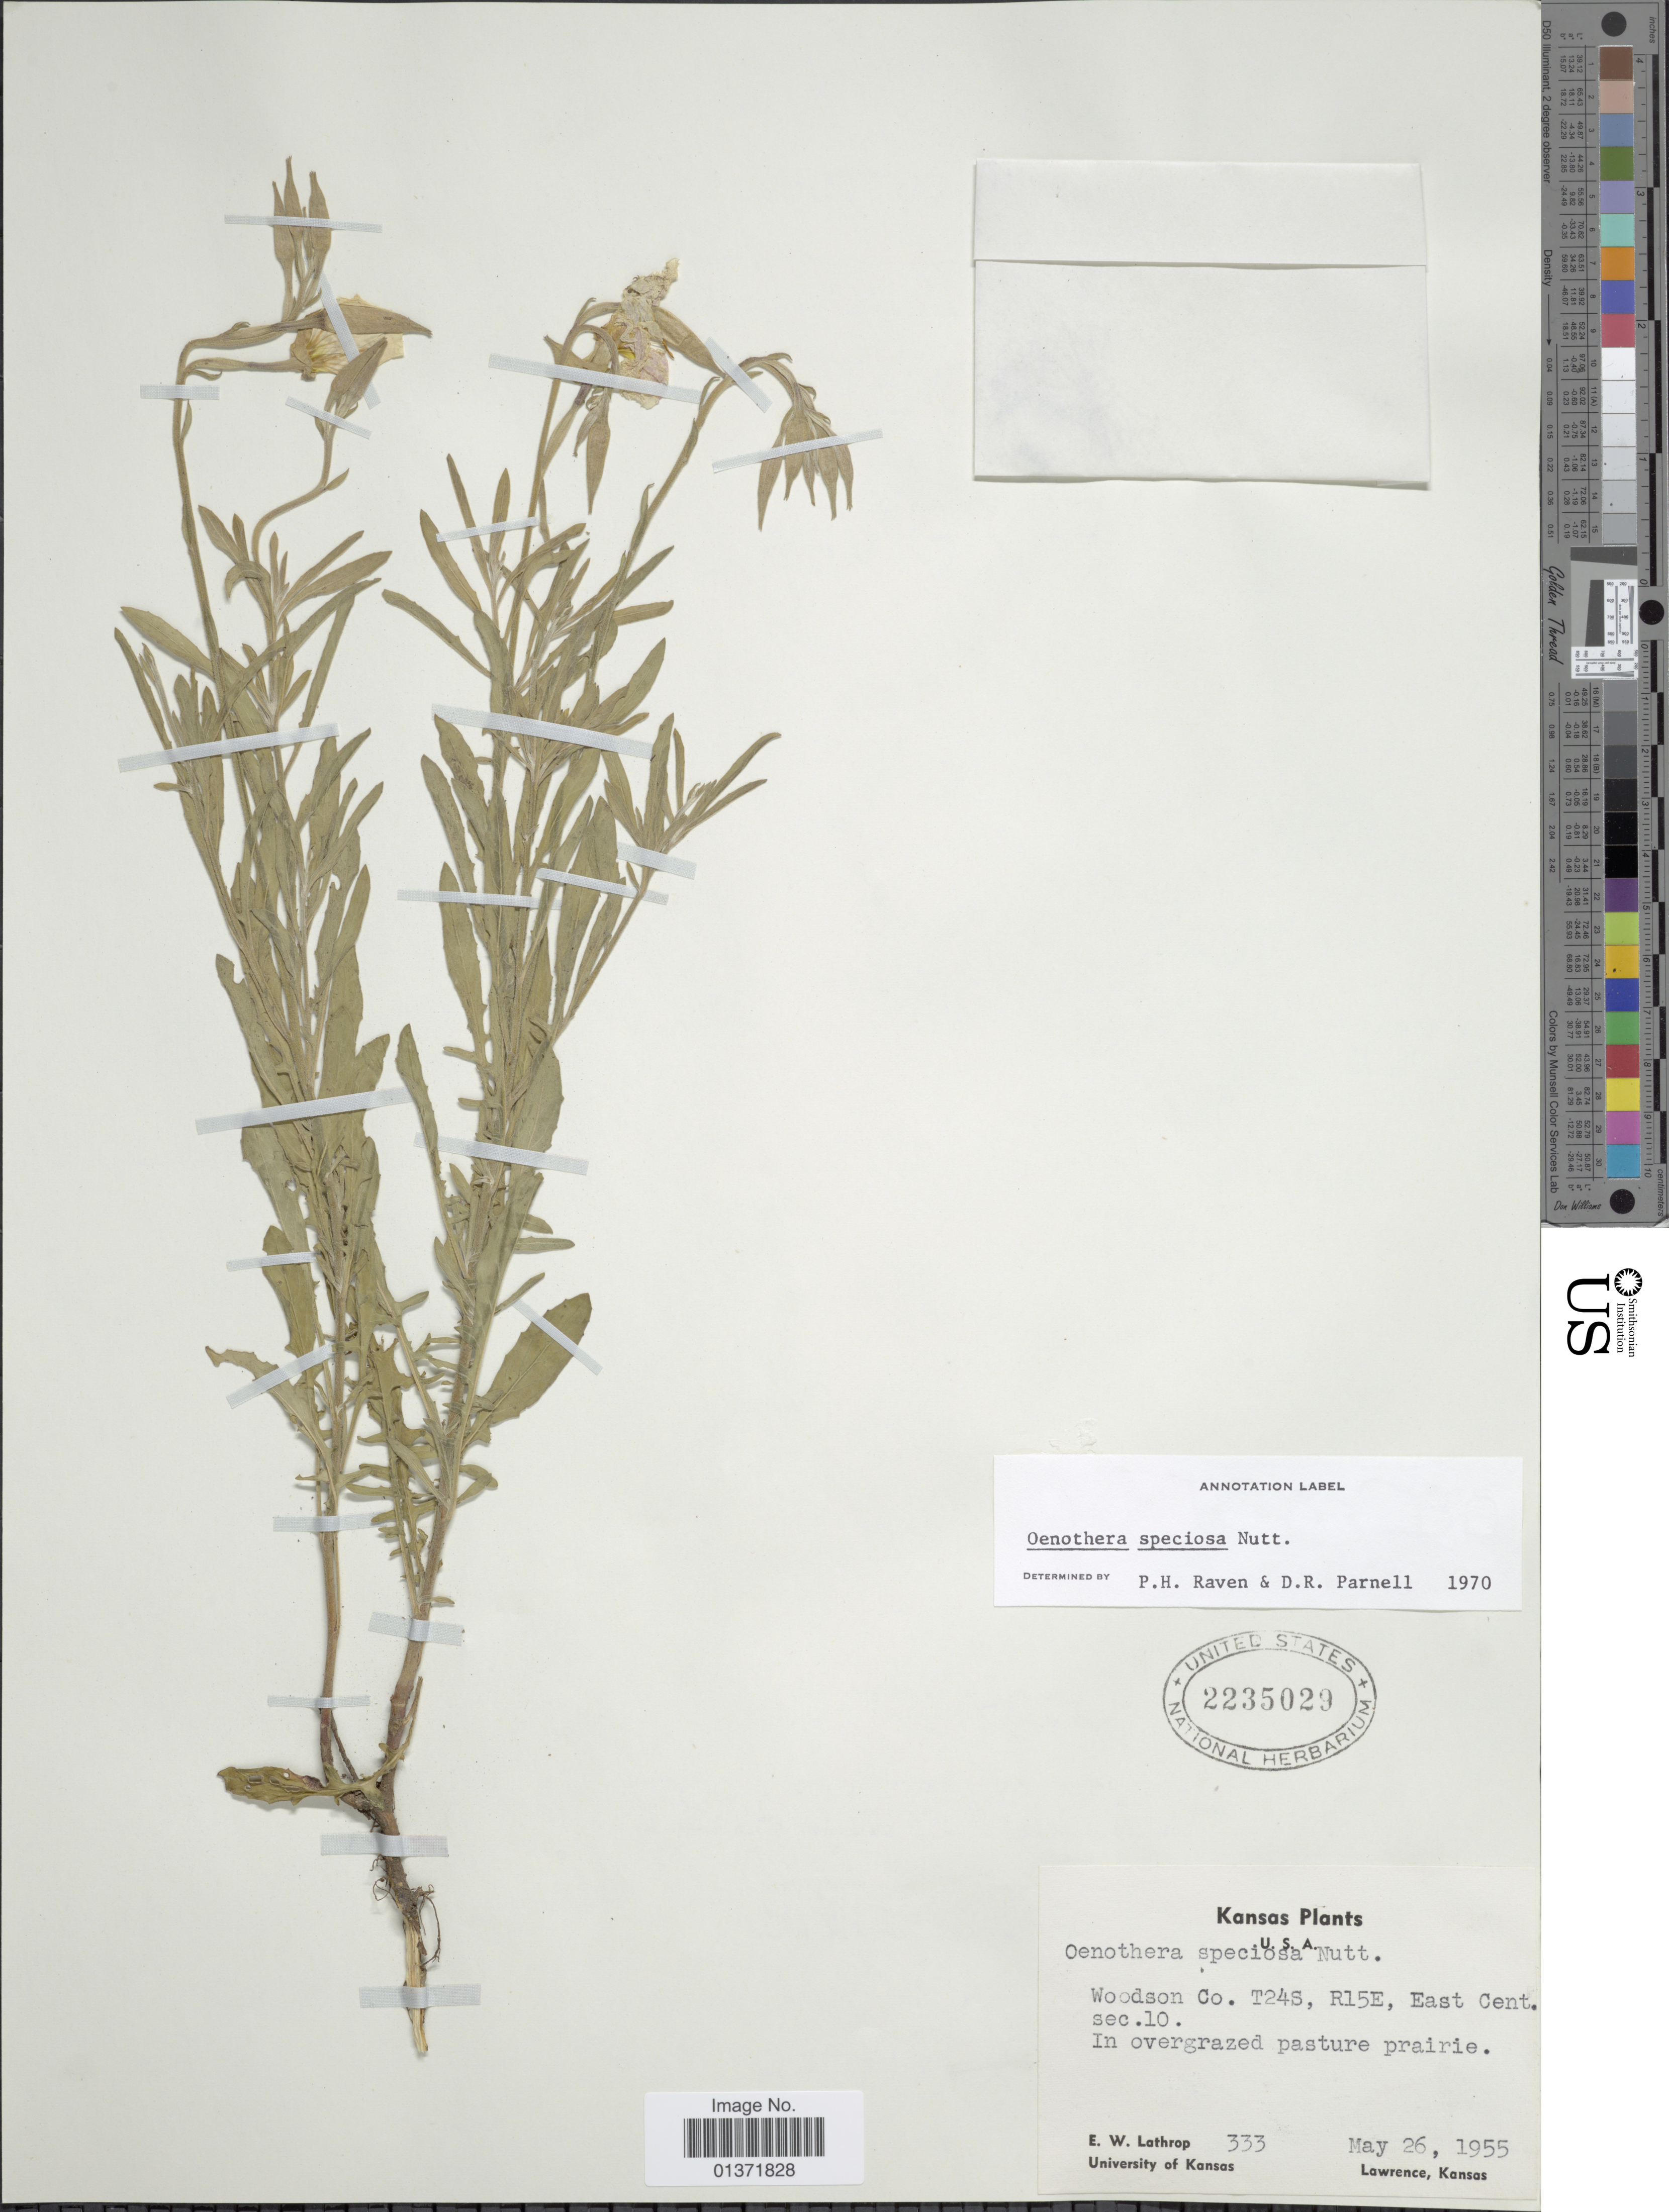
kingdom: Plantae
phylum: Tracheophyta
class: Magnoliopsida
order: Myrtales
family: Onagraceae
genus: Oenothera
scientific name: Oenothera speciosa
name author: Nutt.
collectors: E. W. Lathrop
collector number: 333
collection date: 1955-05-26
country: United States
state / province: Kansas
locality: Woodson Co. T24S, R15E, East Cent sec. 10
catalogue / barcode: US 2235029